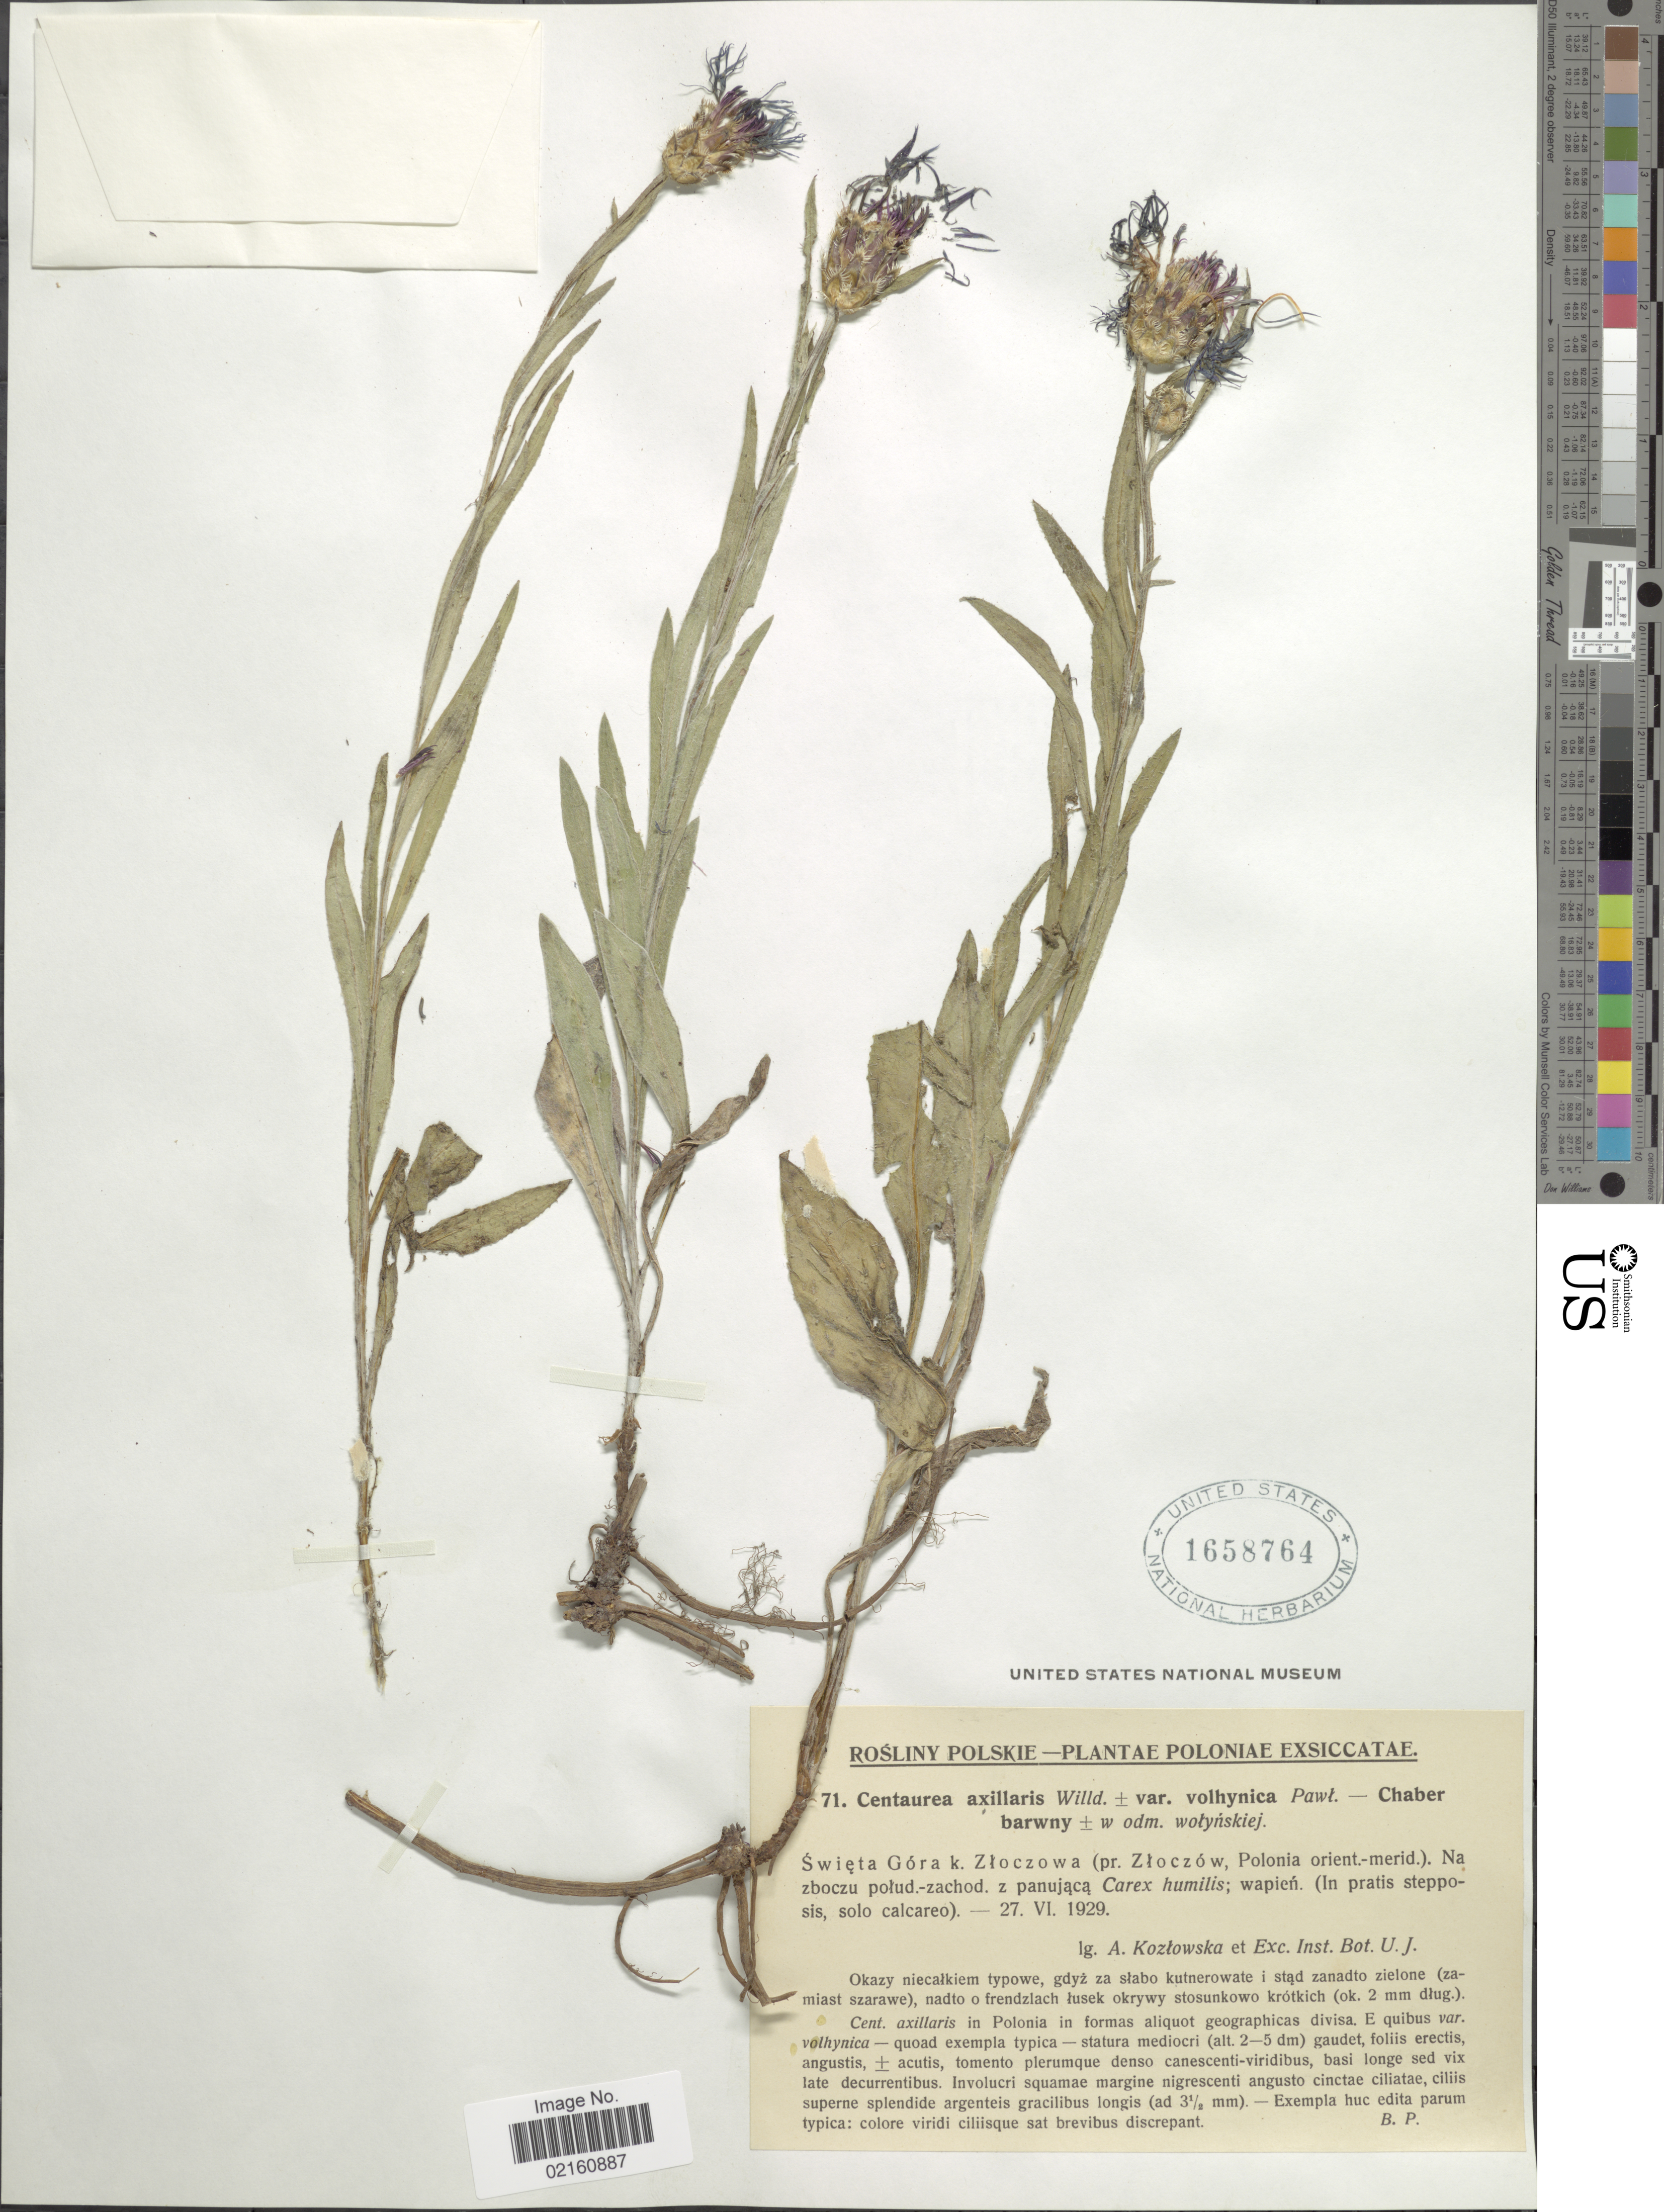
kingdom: Plantae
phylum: Tracheophyta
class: Magnoliopsida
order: Asterales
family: Asteraceae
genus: Centaurea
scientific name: Centaurea axillaris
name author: Willd.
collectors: A. Kozlowska & Exch. Inst. Bot. U.J.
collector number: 71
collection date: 1929-06-27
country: Poland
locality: Poloniae, Swieta Gora k. Zloczowa (pr. Zloczow, Polonia orient.-merid.)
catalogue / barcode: US 1658764